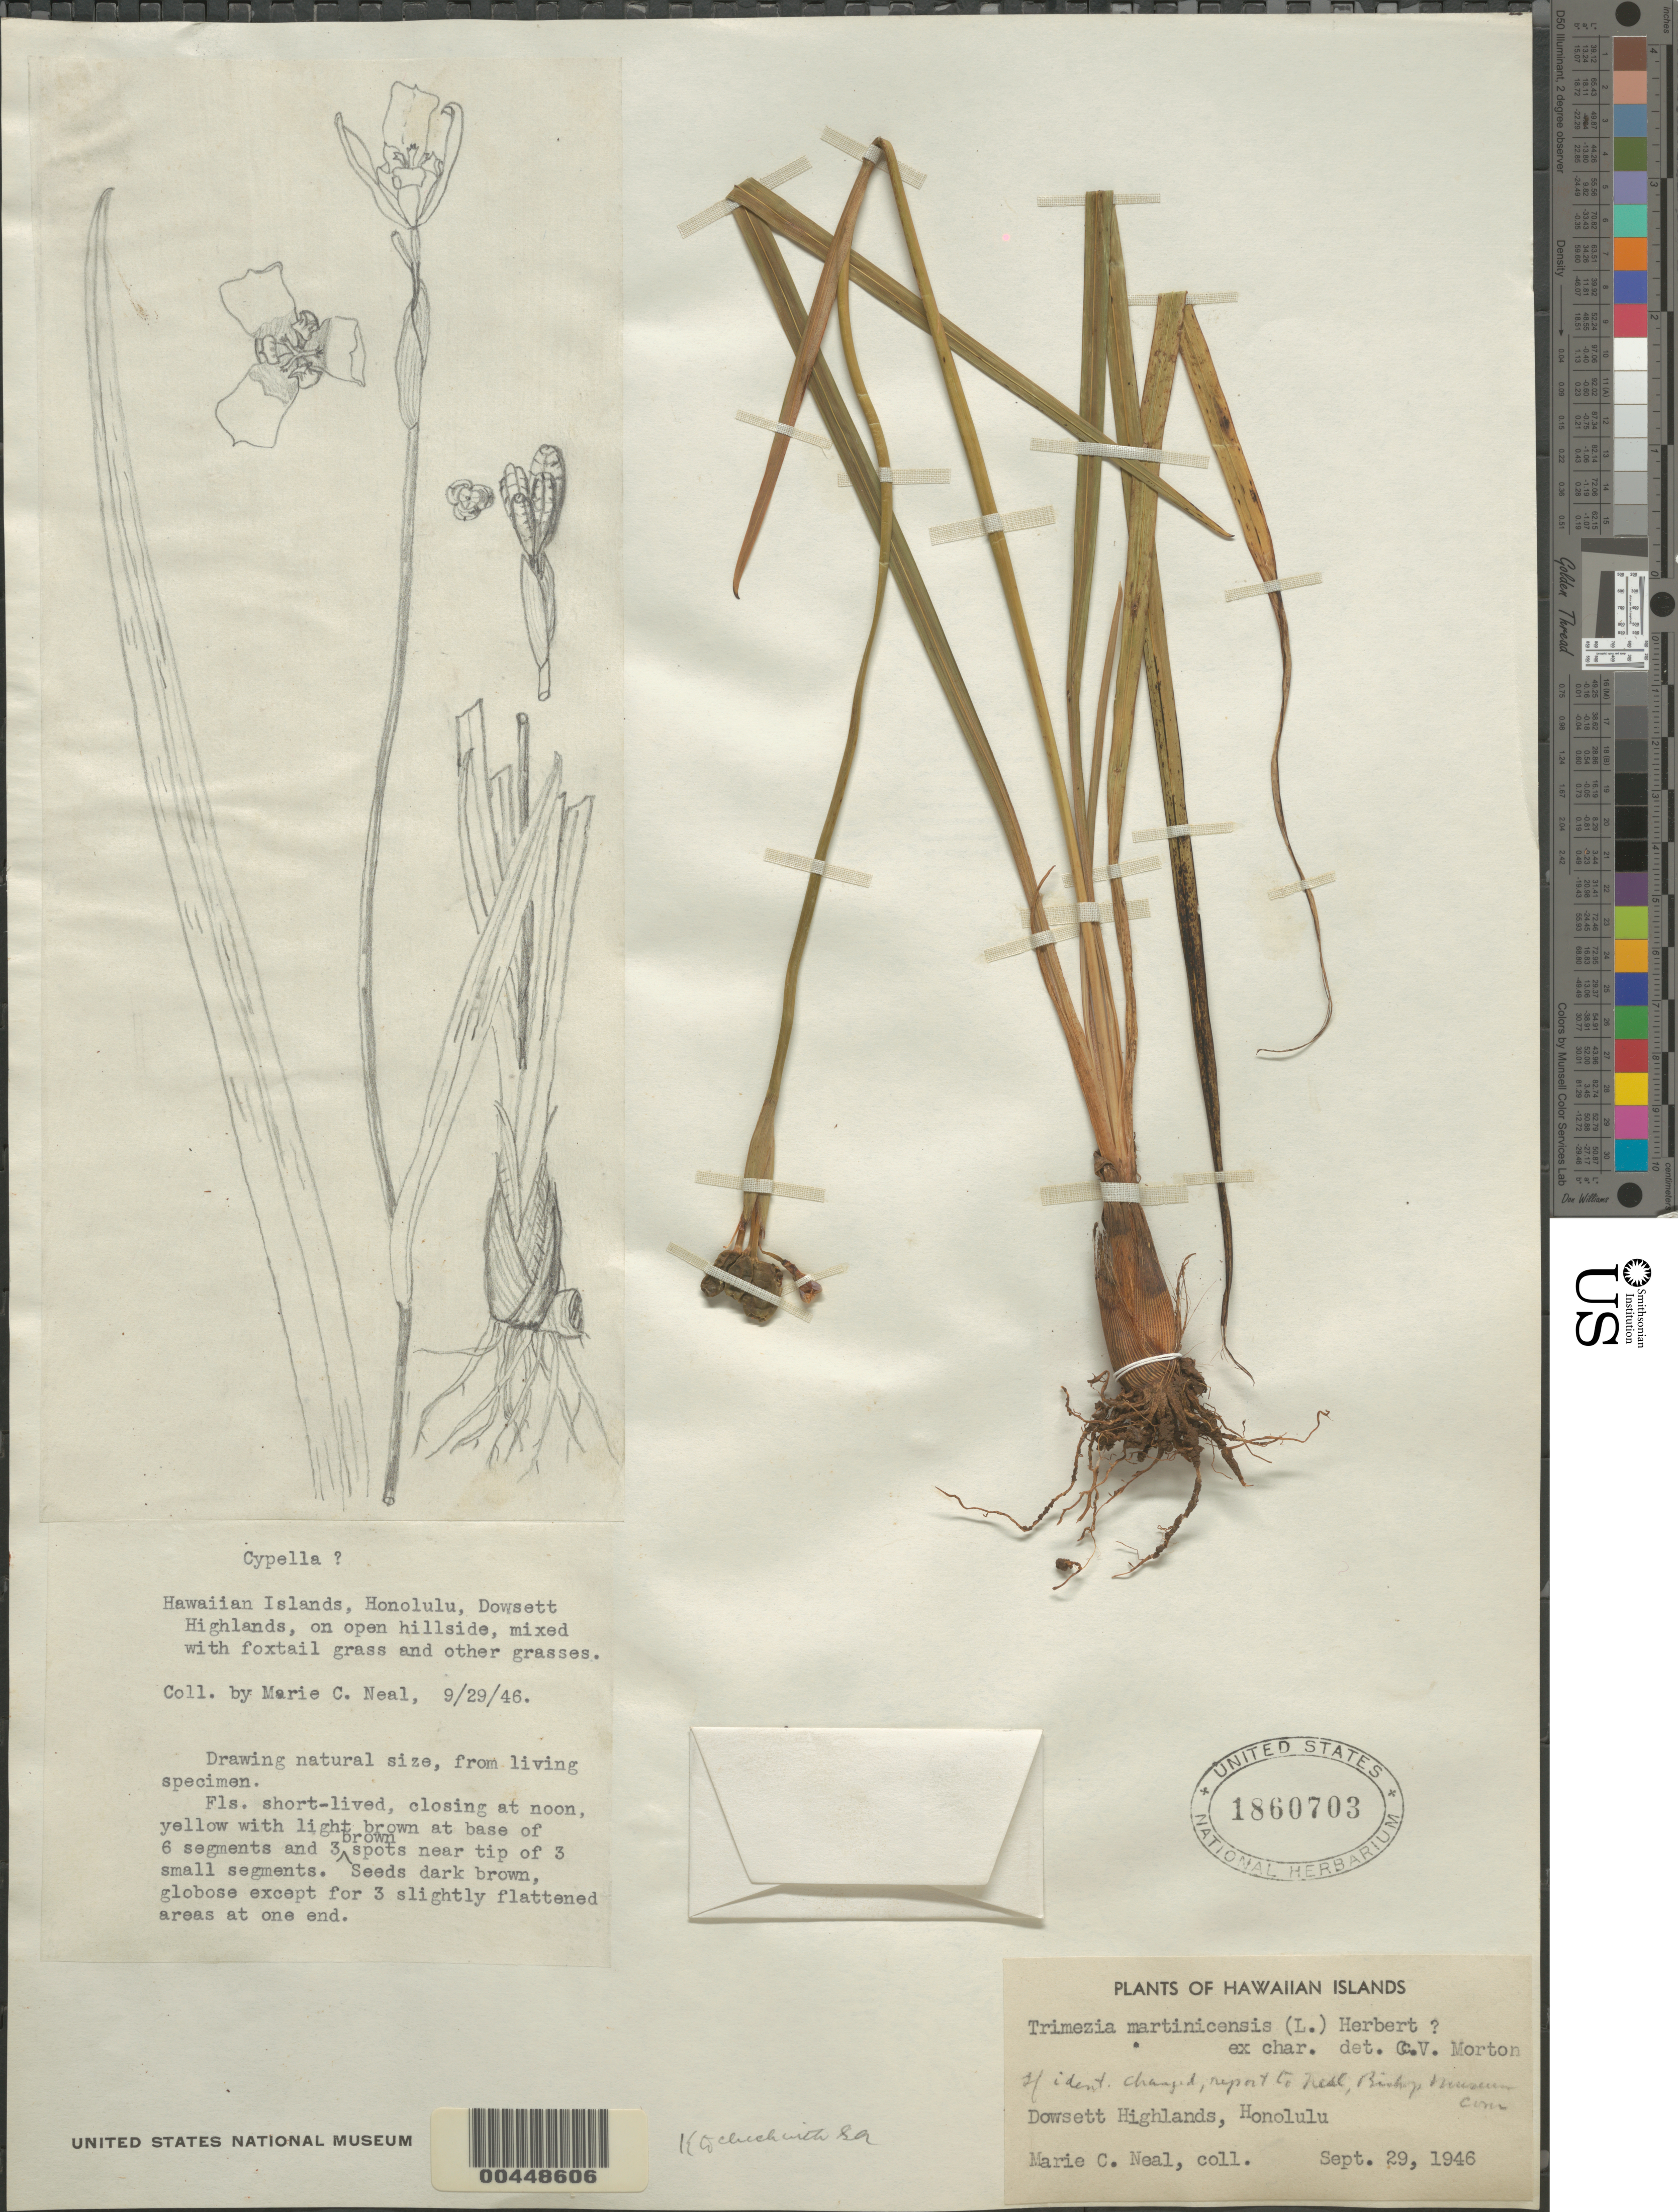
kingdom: Plantae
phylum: Tracheophyta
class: Liliopsida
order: Asparagales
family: Iridaceae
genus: Trimezia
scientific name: Trimezia martinicensis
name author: (Jacq.) Herb.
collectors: W. Ning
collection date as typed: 29 Sep 1946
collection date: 1946-09-29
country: United States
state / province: Hawaii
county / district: Honolulu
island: Oahu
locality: Honolulu, Dowsett Highlands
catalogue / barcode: US 1860703